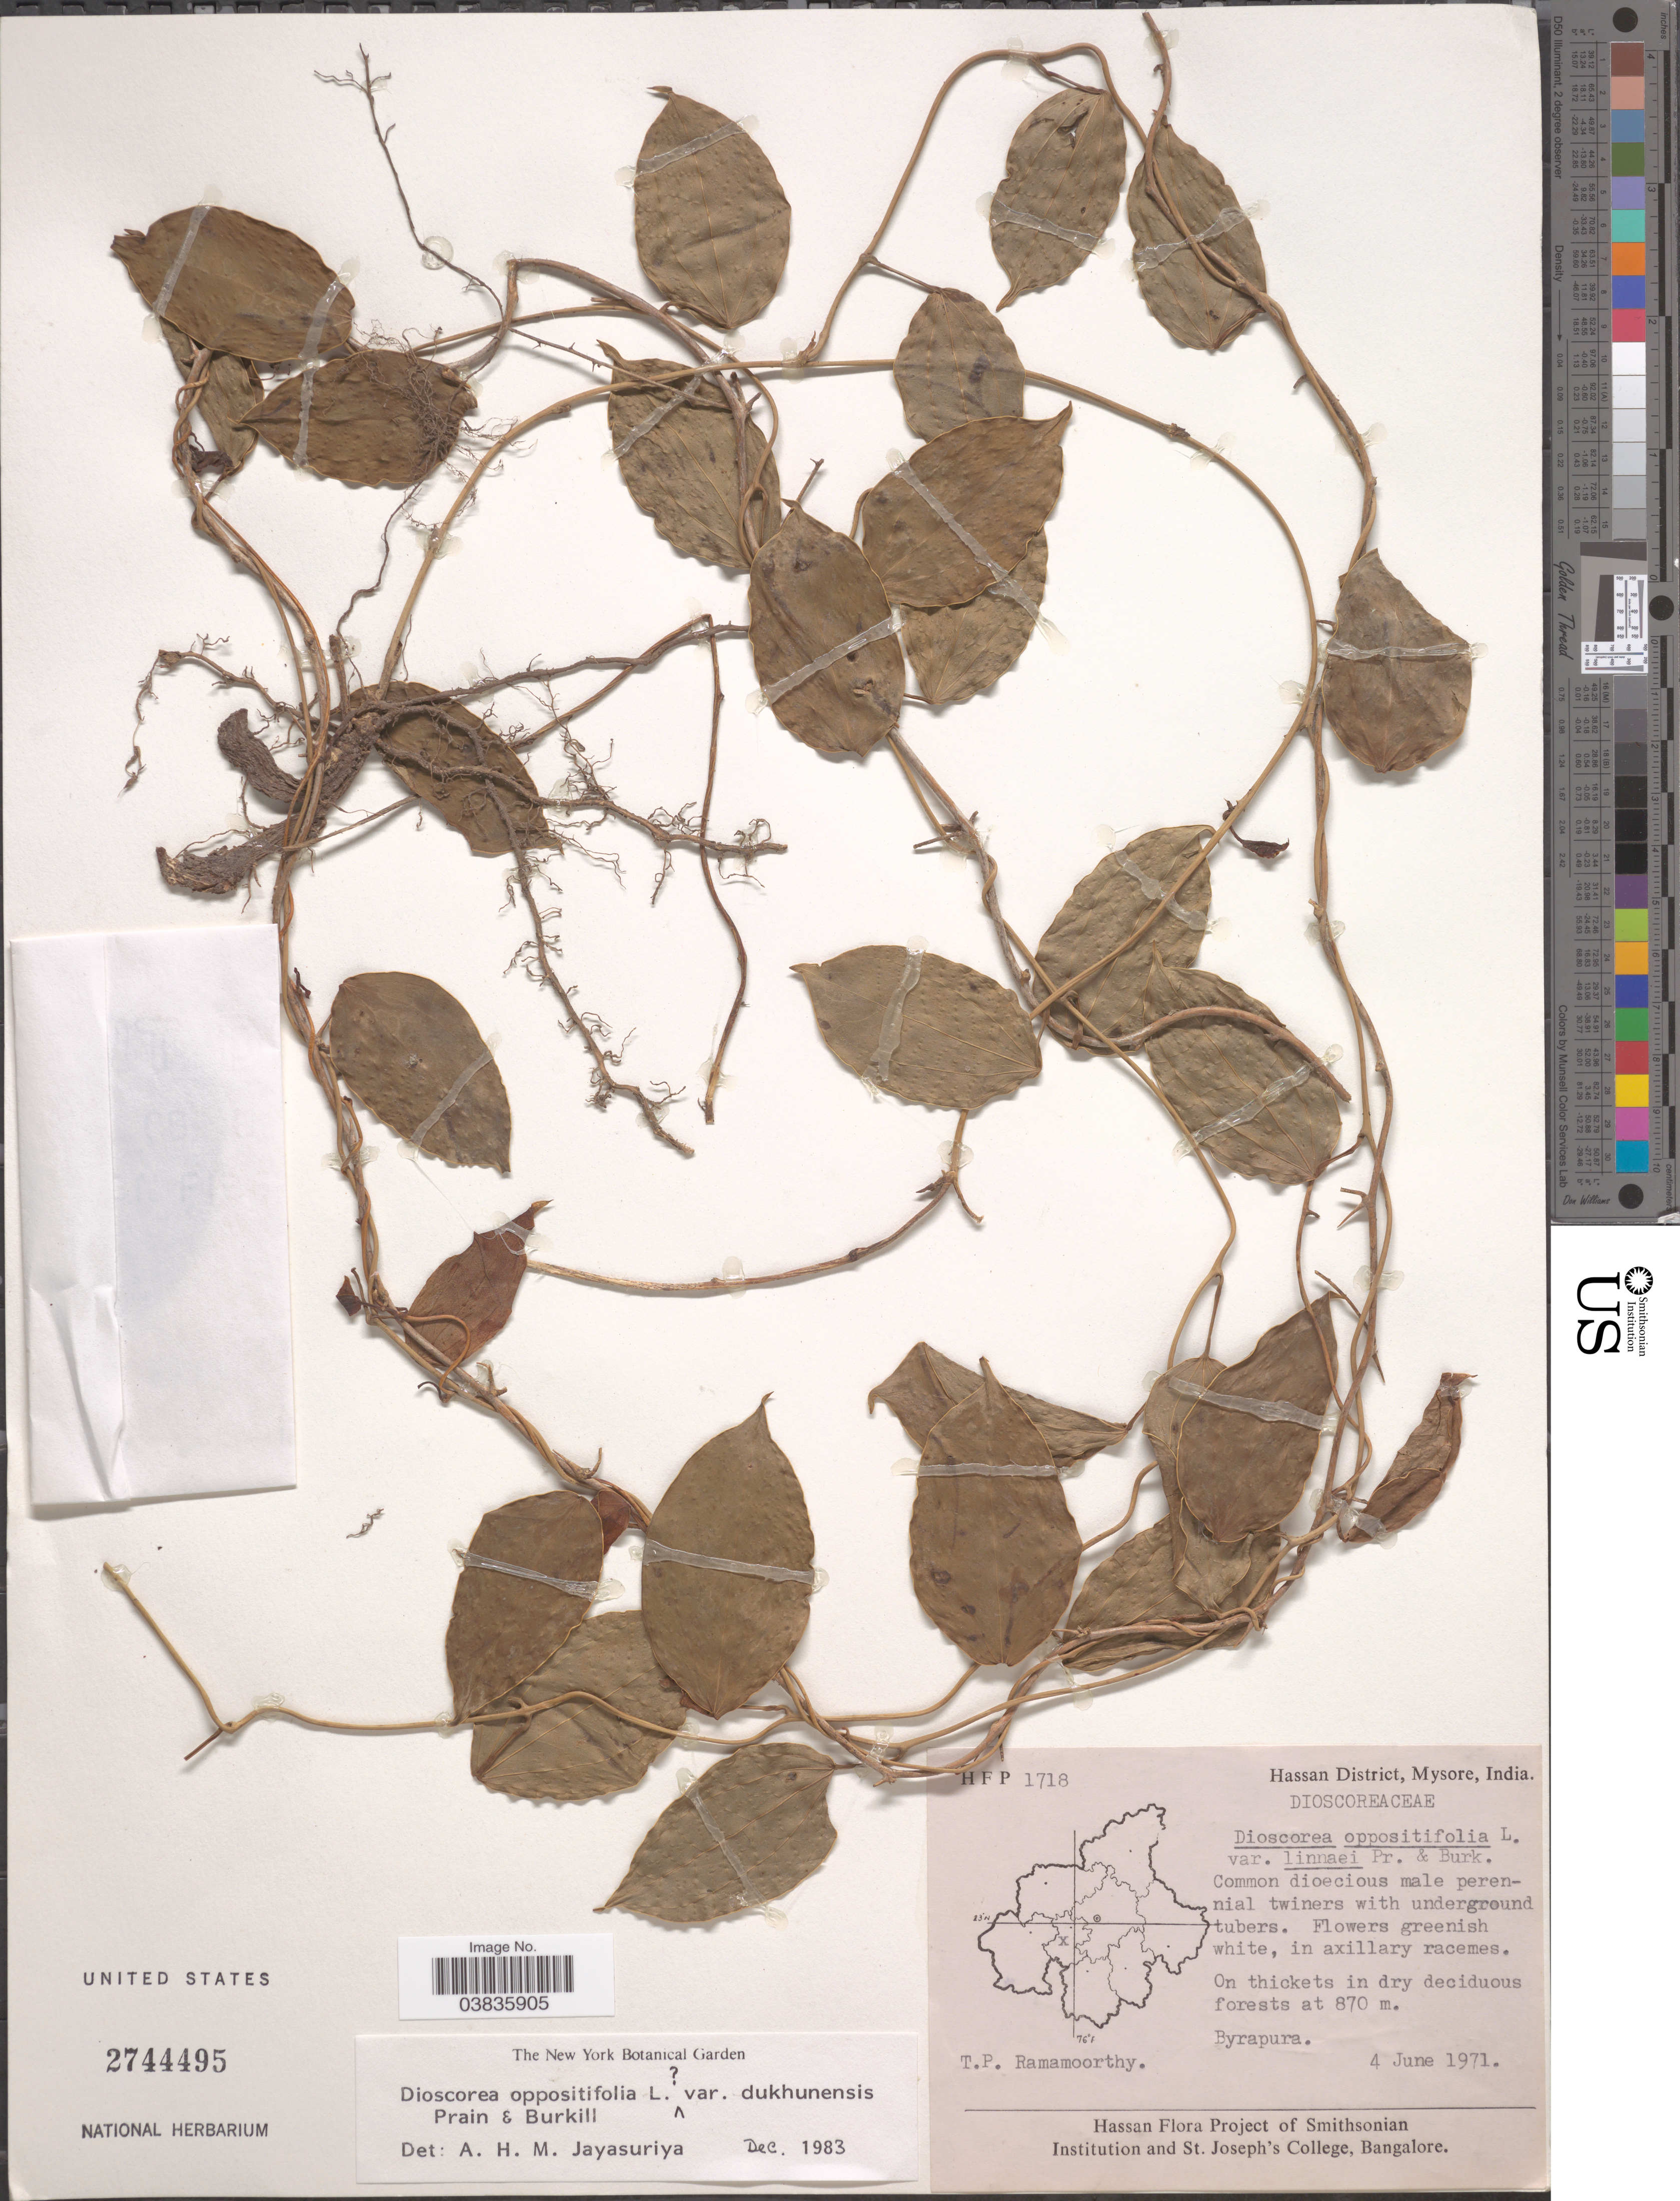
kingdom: Plantae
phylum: Tracheophyta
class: Liliopsida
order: Dioscoreales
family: Dioscoreaceae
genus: Dioscorea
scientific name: Dioscorea oppositifolia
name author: L.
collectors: T. P. Ramamoorthy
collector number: HFP 1718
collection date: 1971-06-04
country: India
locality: Hassan District, Mysore. Byrapura.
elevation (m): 870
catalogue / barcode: US 2744495